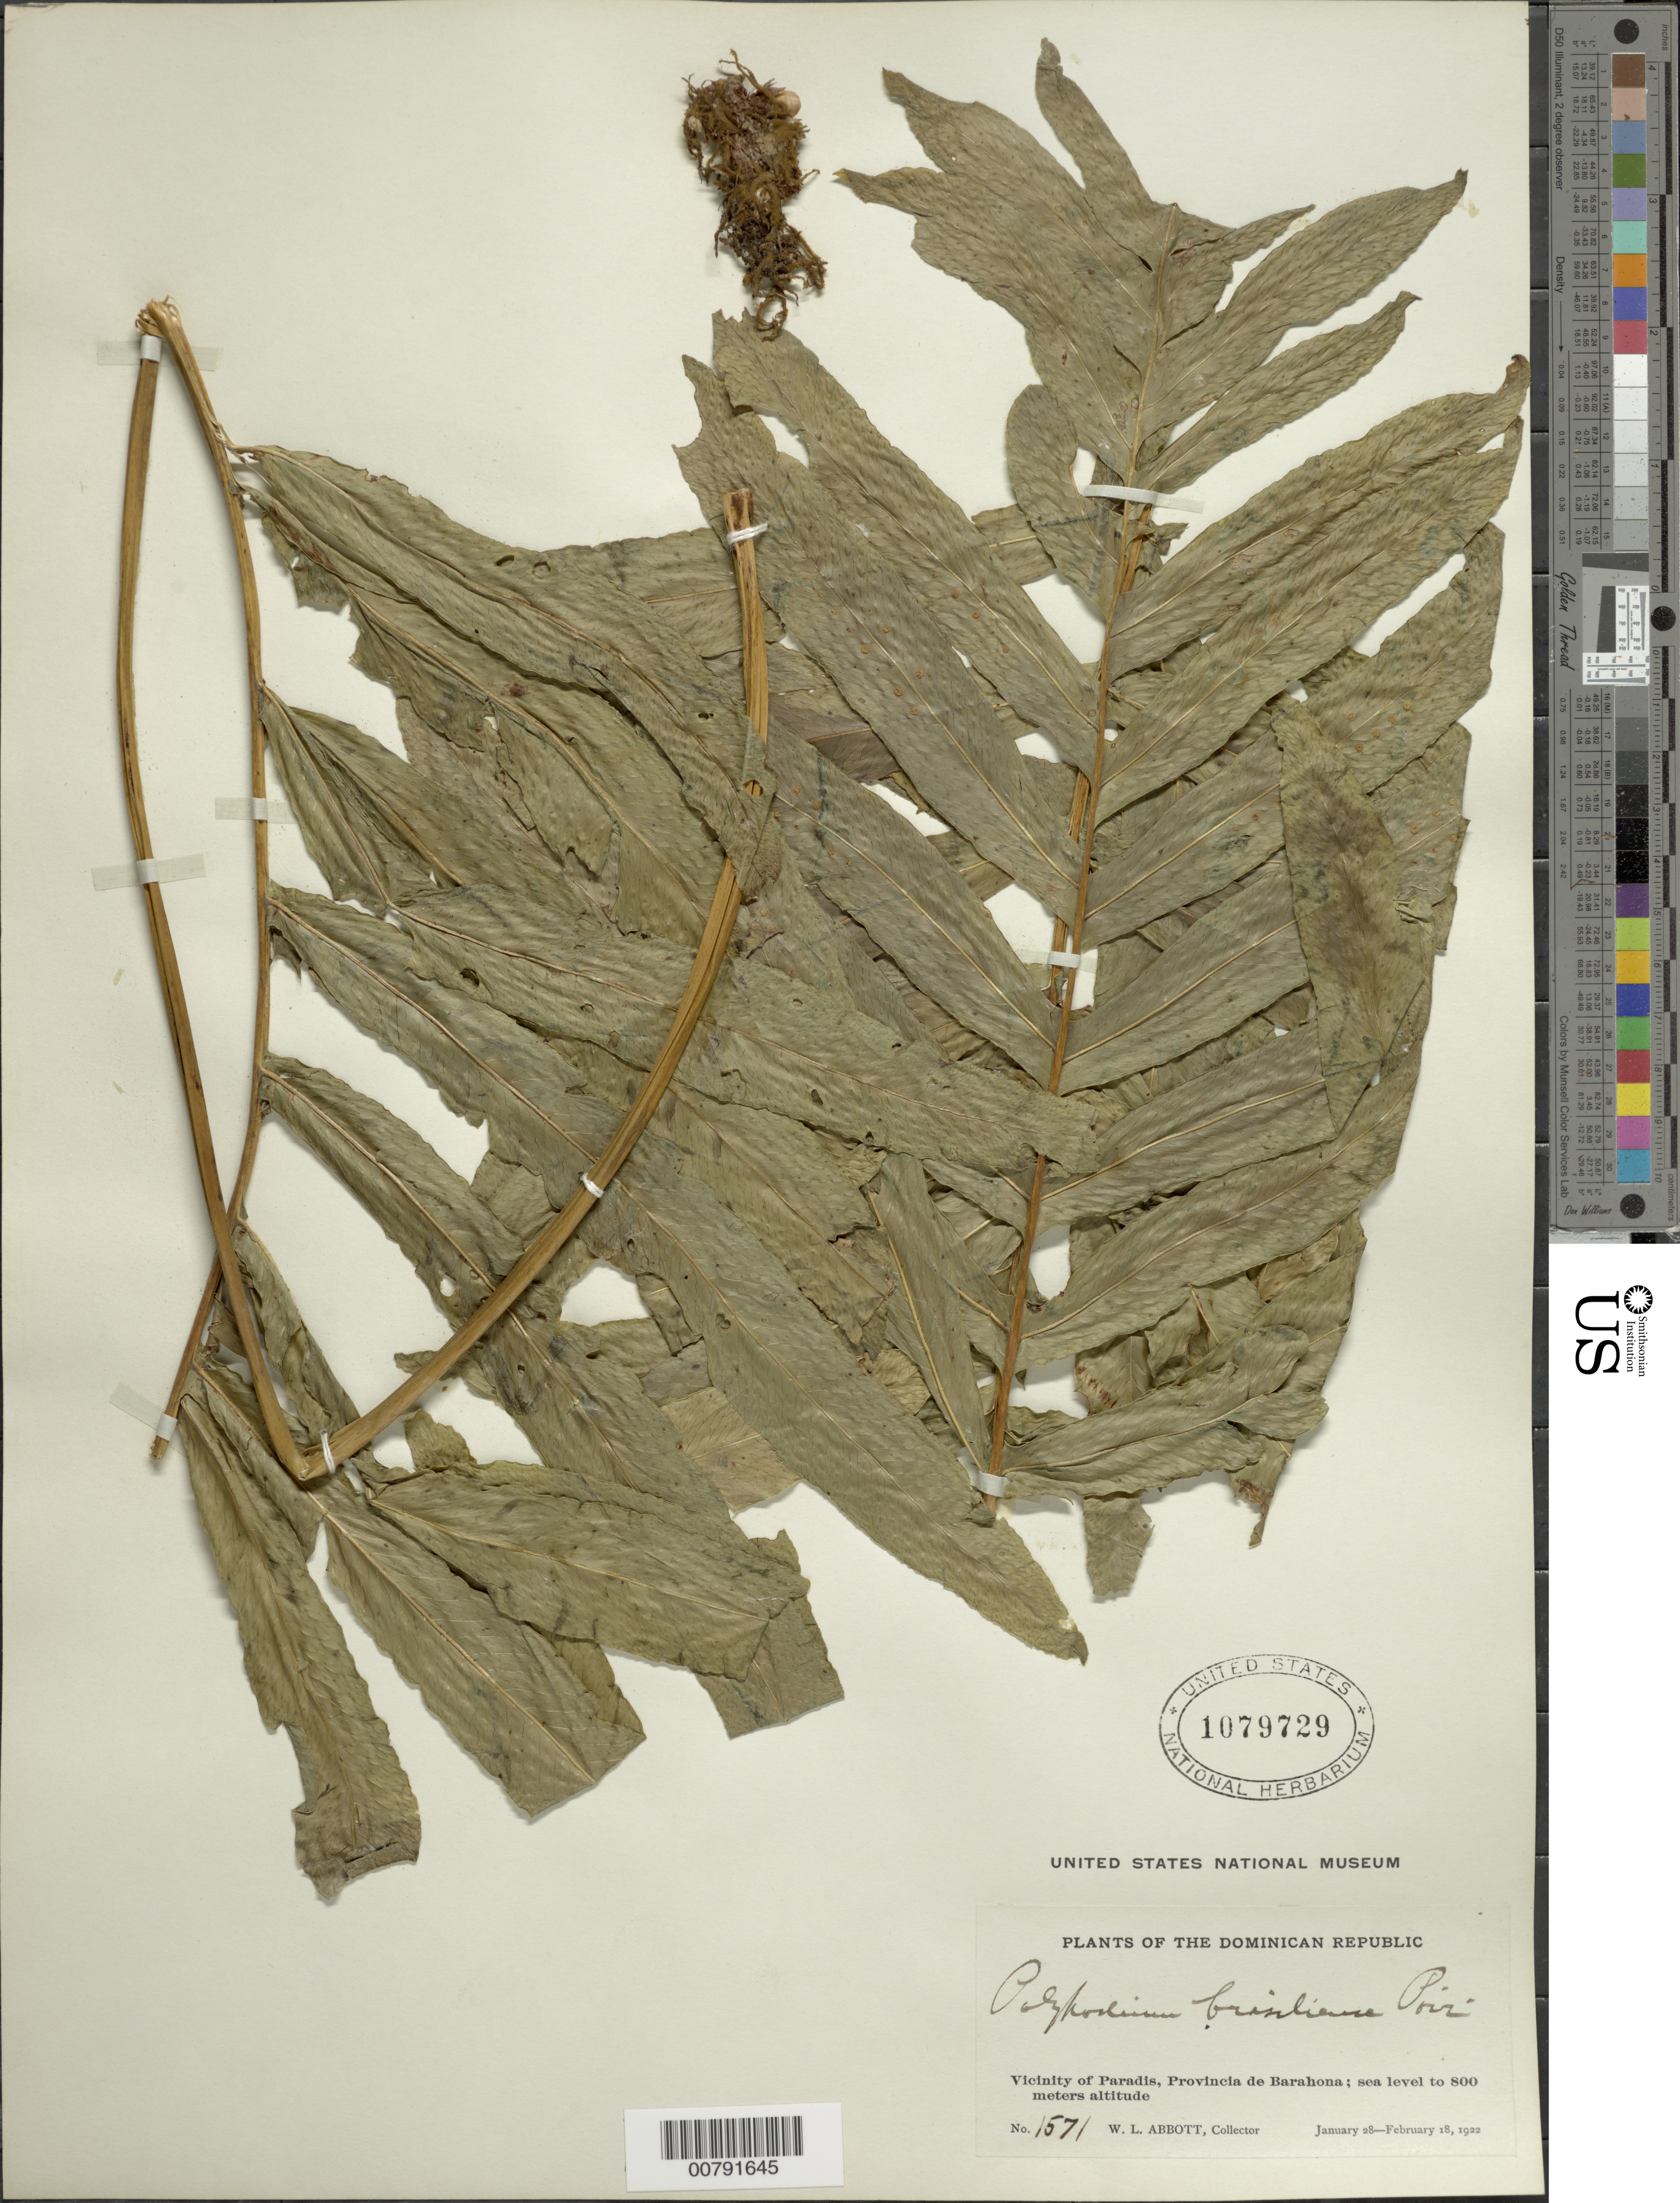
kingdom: Plantae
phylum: Tracheophyta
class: Polypodiopsida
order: Polypodiales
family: Polypodiaceae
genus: Serpocaulon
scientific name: Serpocaulon triseriale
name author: (Sw.) A.R. Sm.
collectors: W. L. Abbott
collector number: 1571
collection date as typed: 28 Feb 1922 18 Feb 1922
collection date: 1922-02-18/1922-02-28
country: Dominican Republic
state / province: Barahona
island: Hispaniola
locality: Paradis vicinity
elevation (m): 0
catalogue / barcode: US 1079729